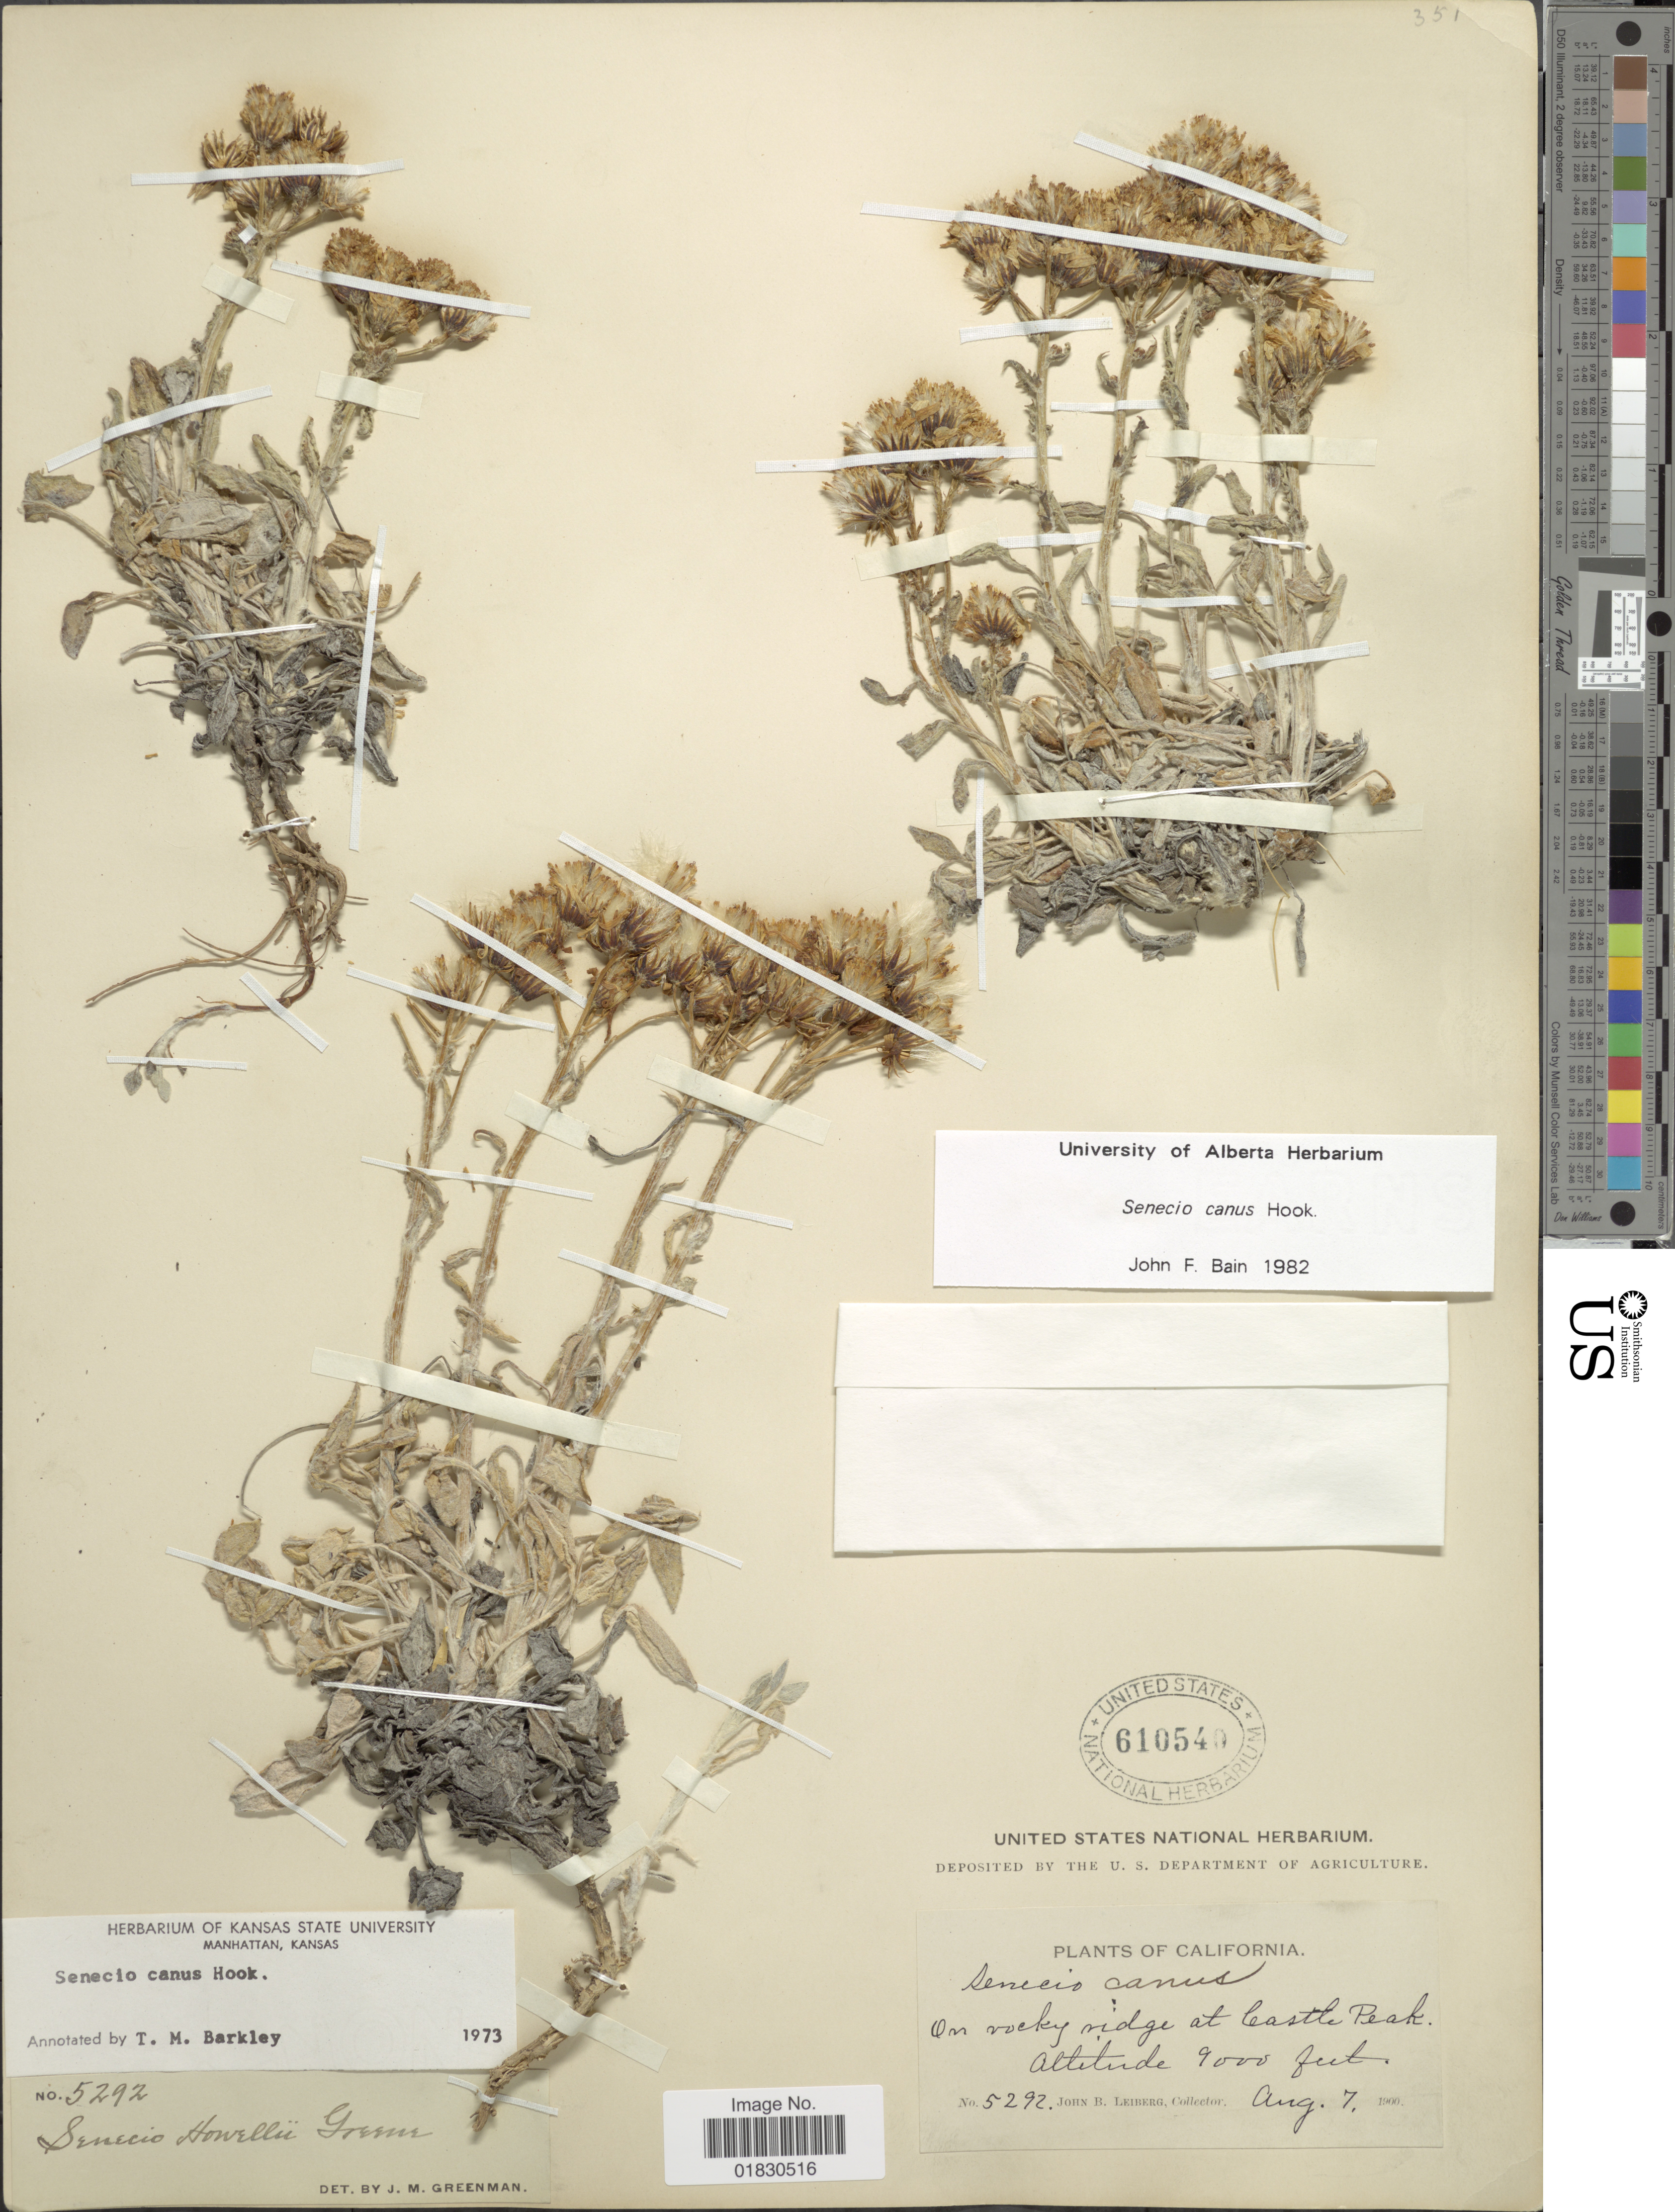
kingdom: Plantae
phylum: Tracheophyta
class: Magnoliopsida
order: Asterales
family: Asteraceae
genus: Packera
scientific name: Packera cana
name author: (Hook.) W.A. Weber & Á. Löve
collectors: J. B. Leiberg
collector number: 5292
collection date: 1900-08-07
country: United States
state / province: California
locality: On rocky ridge at Castle Peak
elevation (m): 2743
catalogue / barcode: US 610540